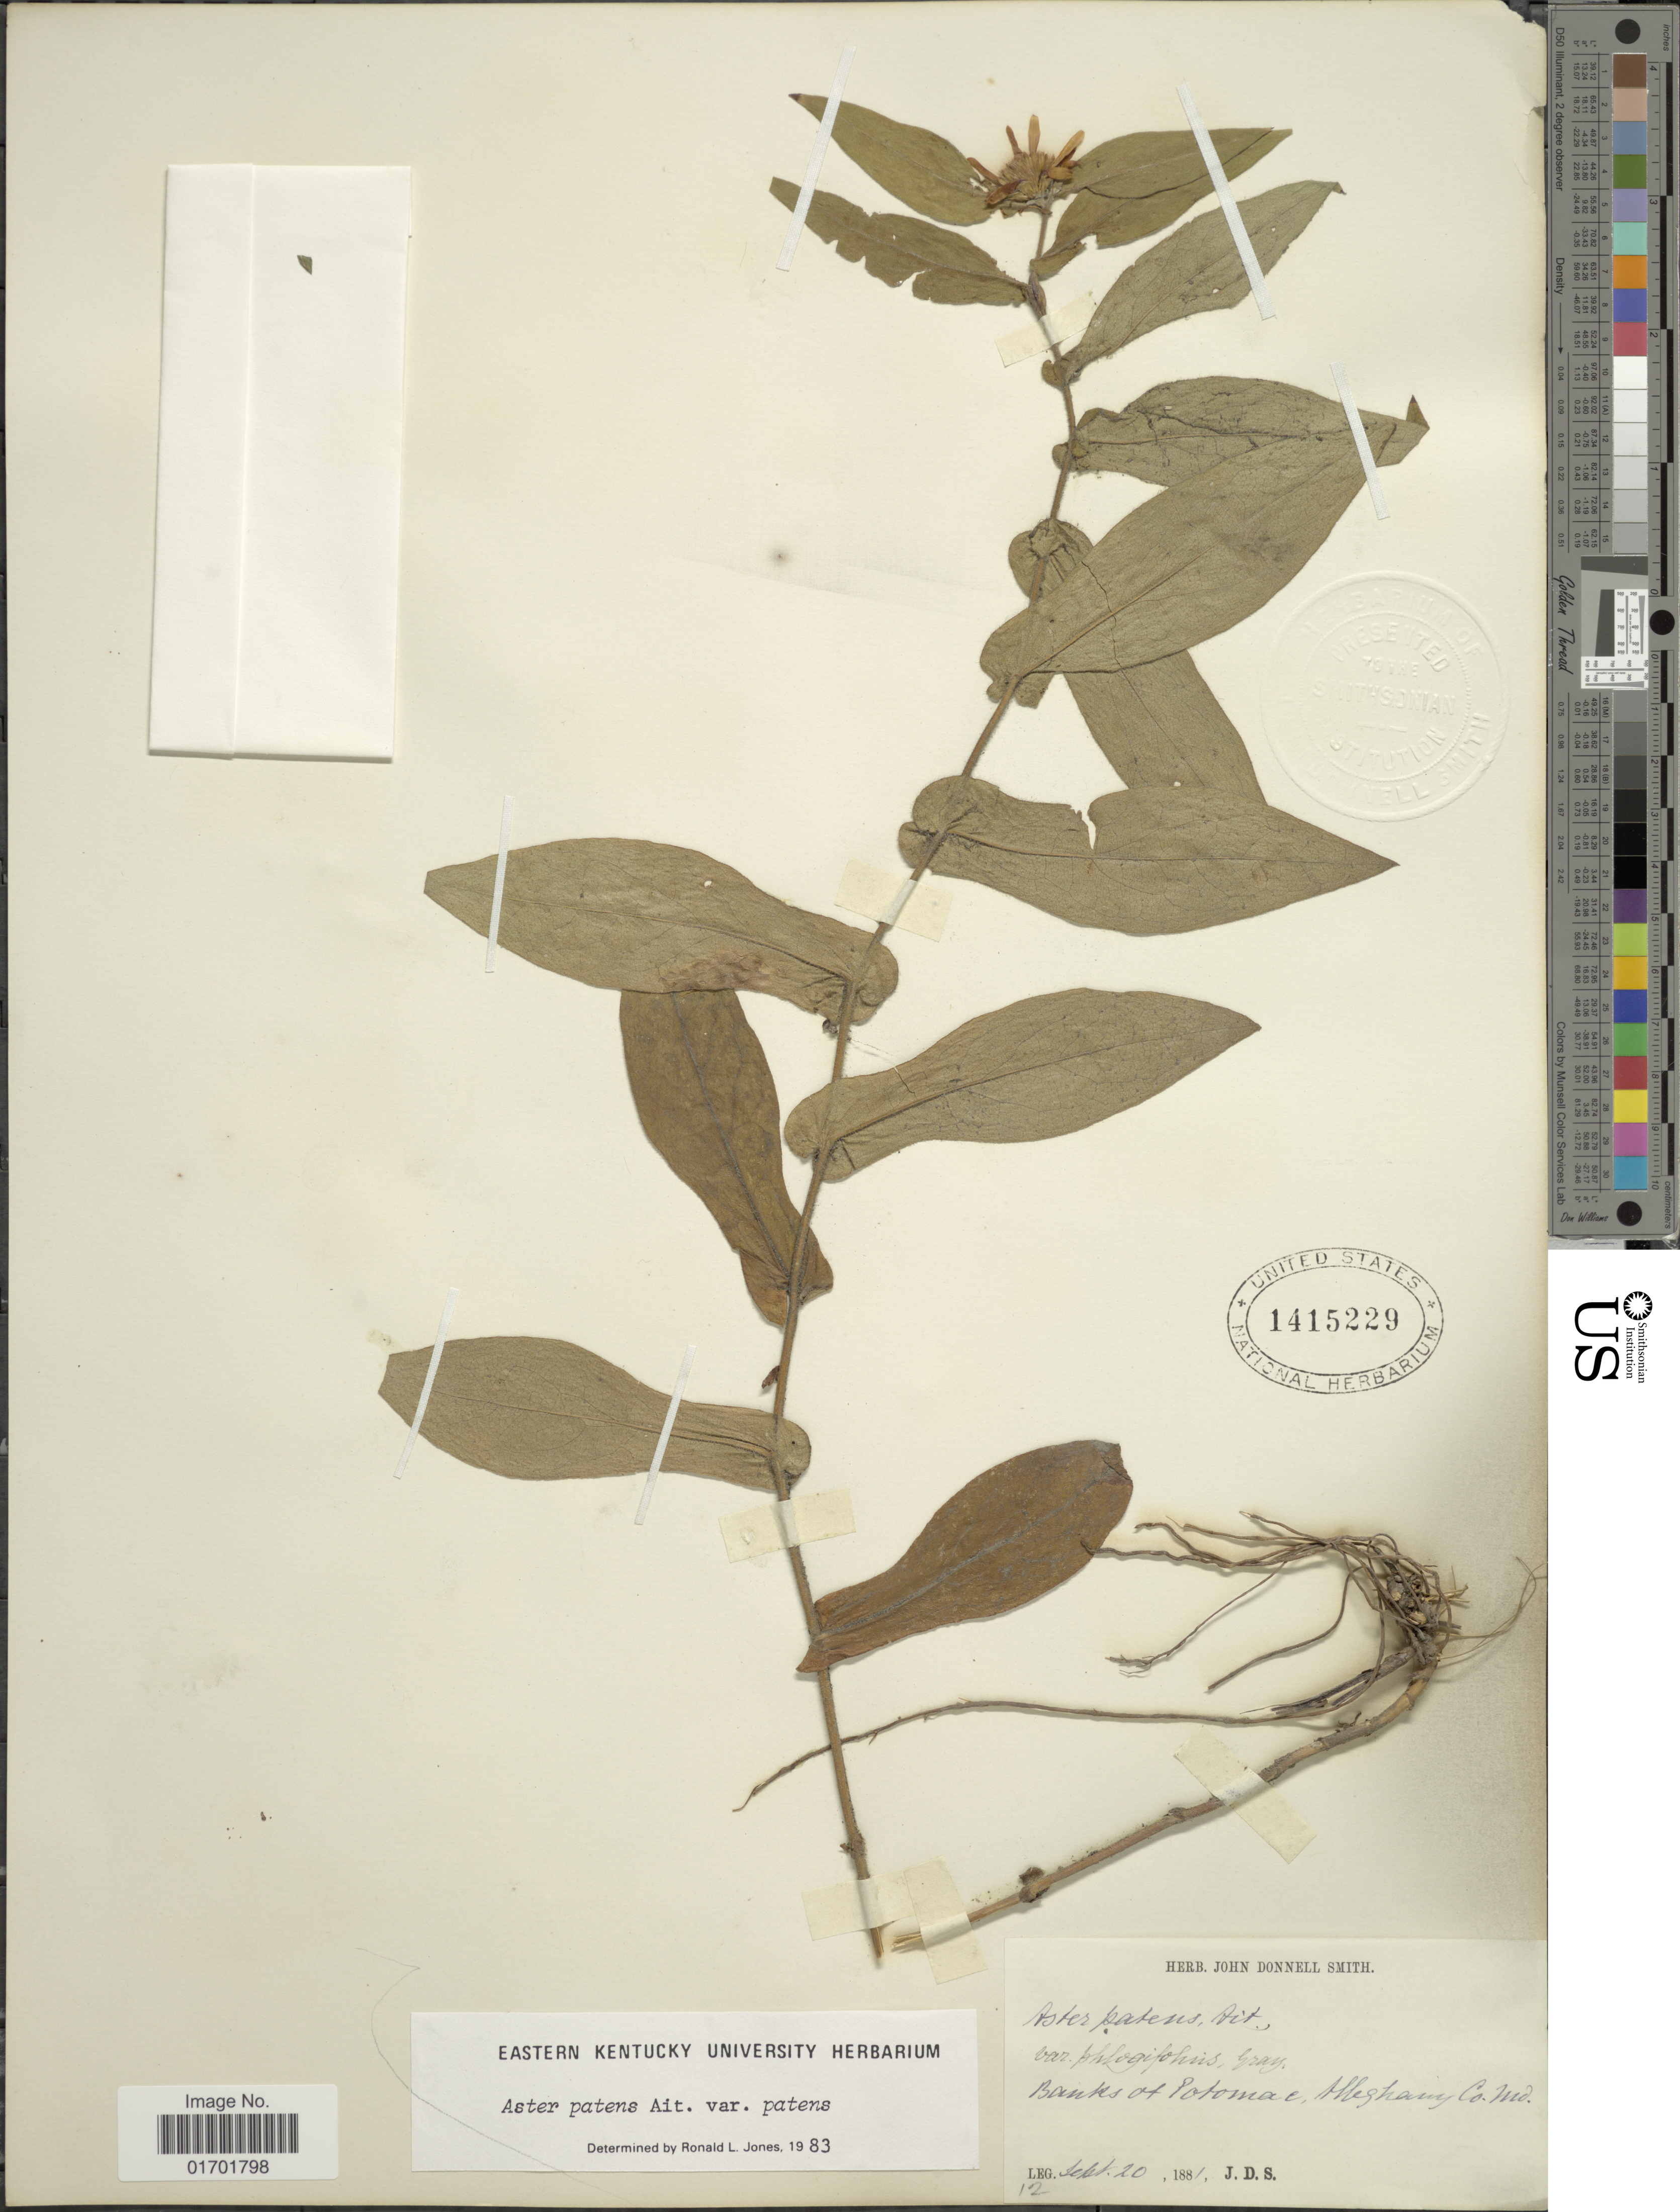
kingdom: Plantae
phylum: Tracheophyta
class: Magnoliopsida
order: Asterales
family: Asteraceae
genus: Symphyotrichum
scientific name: Symphyotrichum patens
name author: (Aiton) G.L. Nesom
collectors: J. Donnell Smith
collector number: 12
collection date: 1881-09-20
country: United States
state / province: Maryland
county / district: Allegany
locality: Banks of Potomac, Alleghany Co.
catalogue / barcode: US 1415229